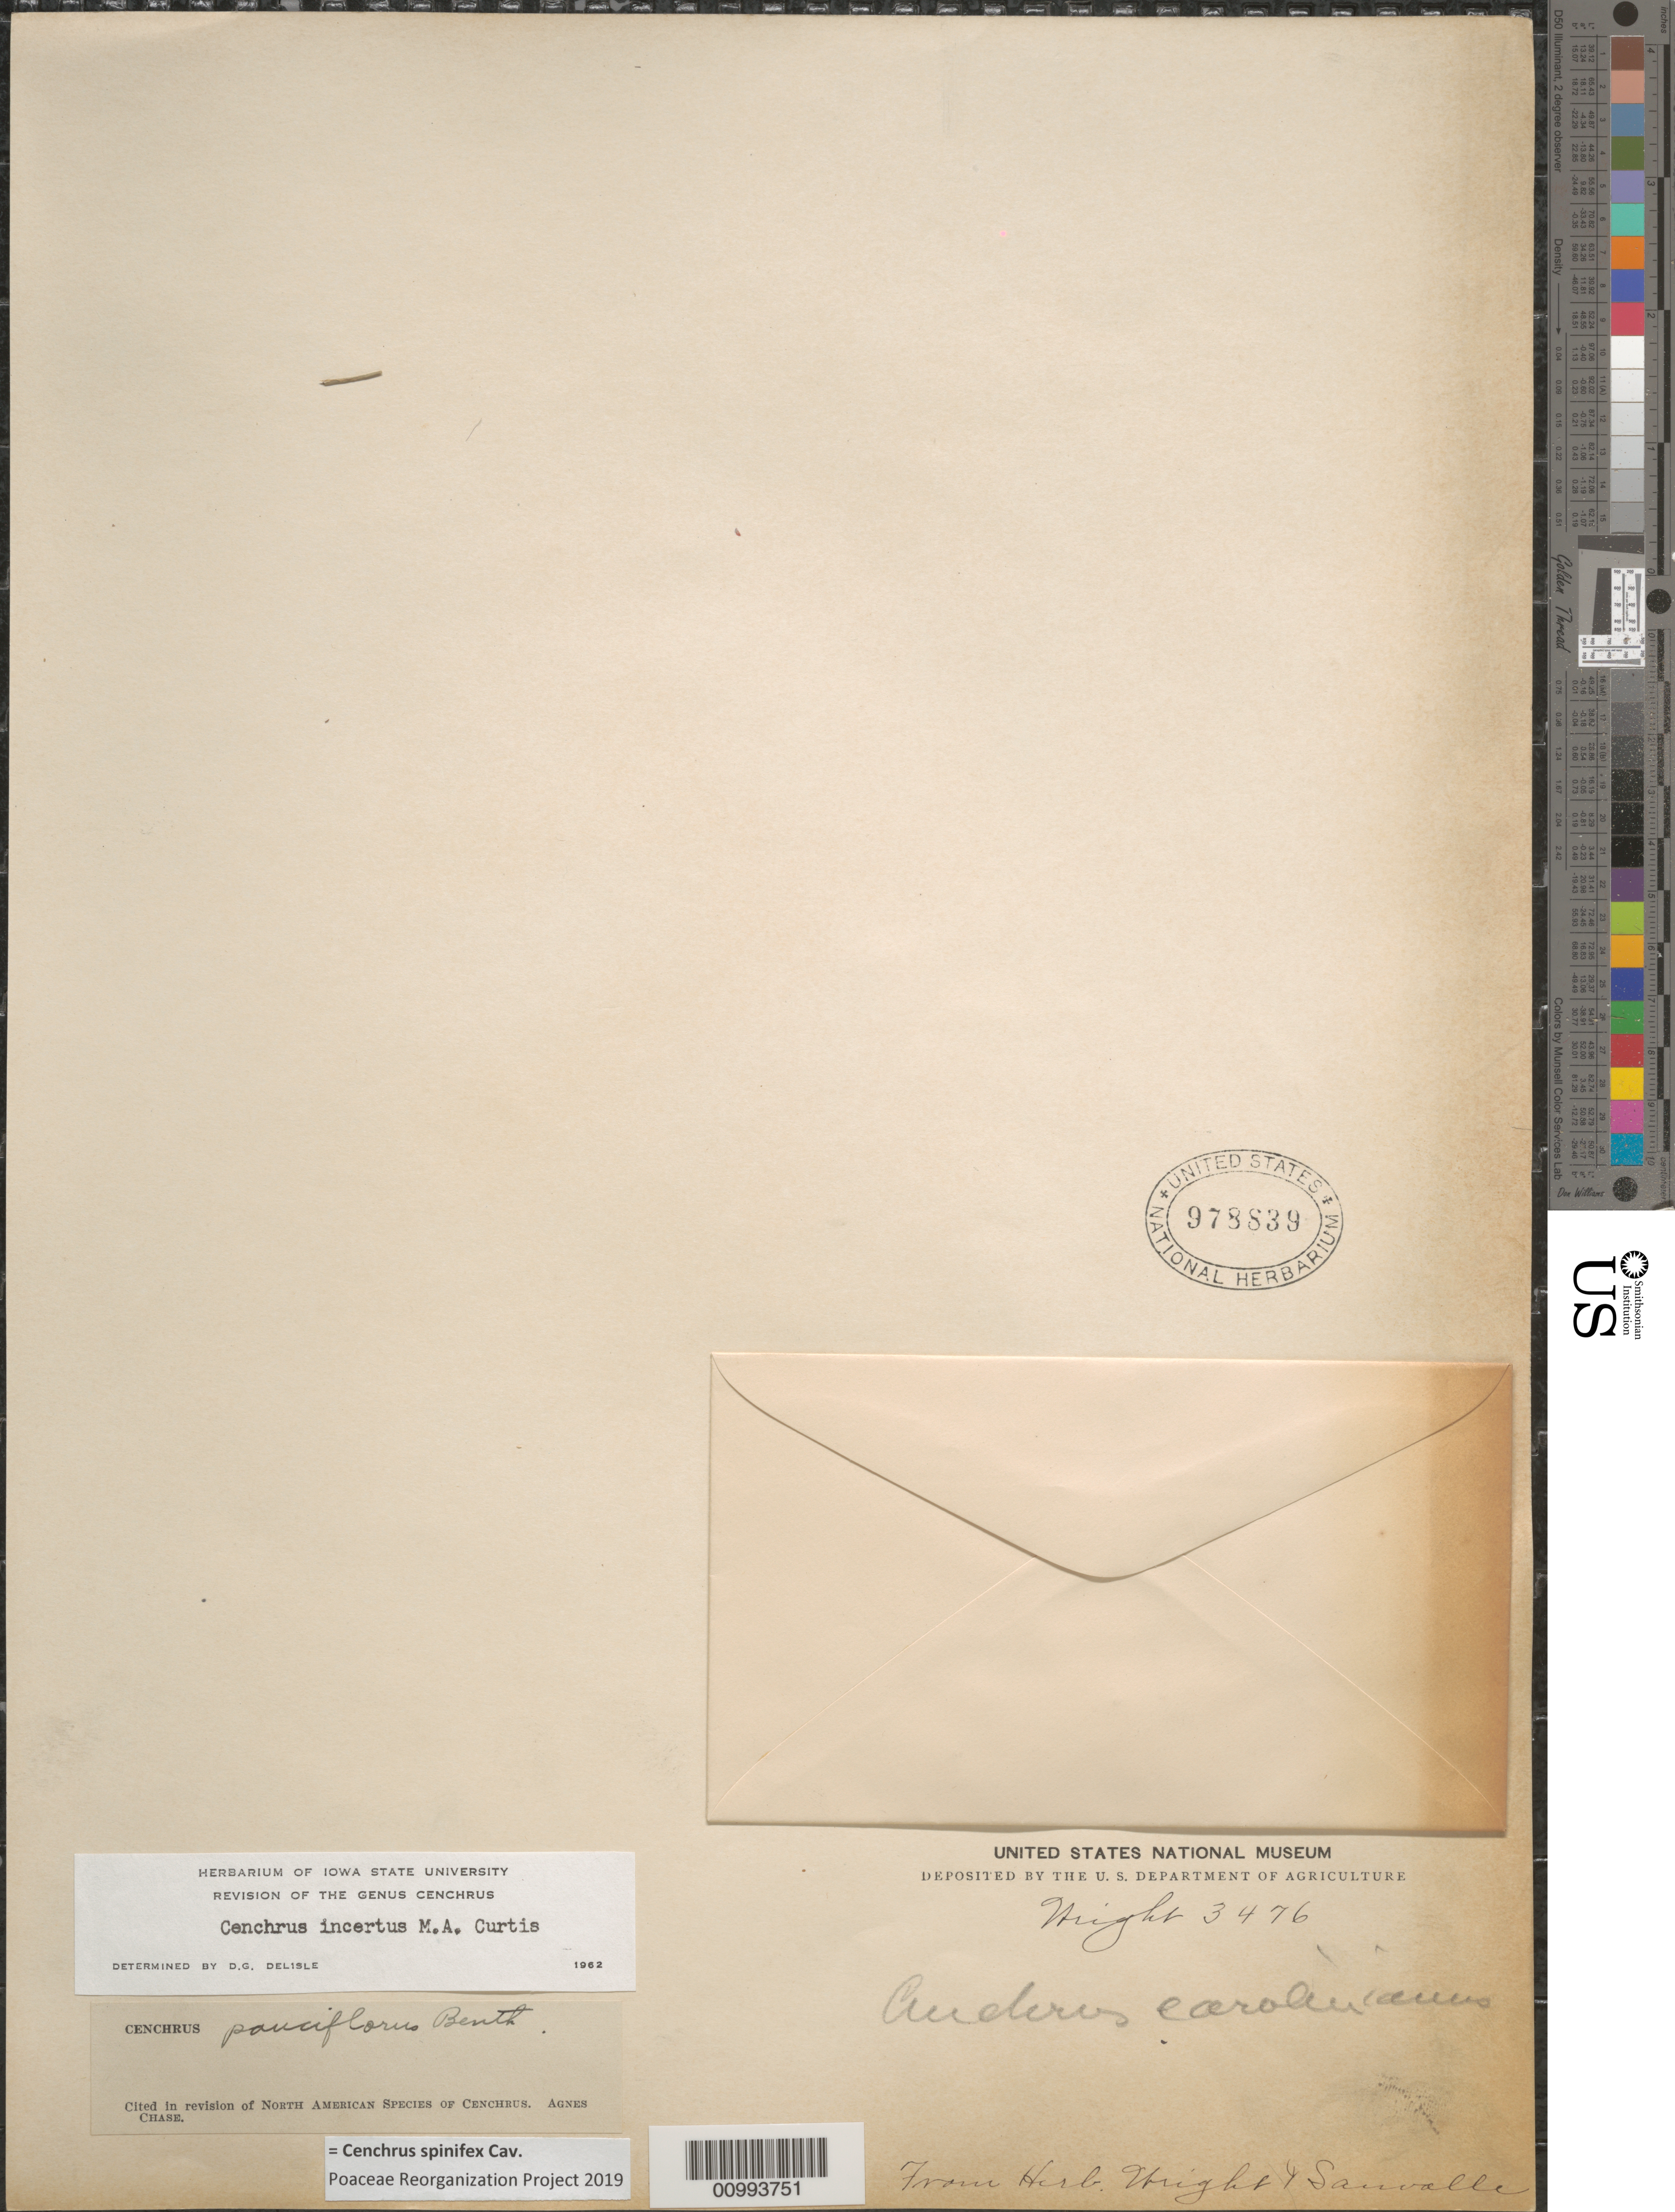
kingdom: Plantae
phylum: Tracheophyta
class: Liliopsida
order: Poales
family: Poaceae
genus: Cenchrus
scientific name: Cenchrus spinifex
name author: Cav.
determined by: Poaceae Reorganization Project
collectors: C. Wright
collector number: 3476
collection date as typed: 1800 to 1899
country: Cuba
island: Cuba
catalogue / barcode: US 978839